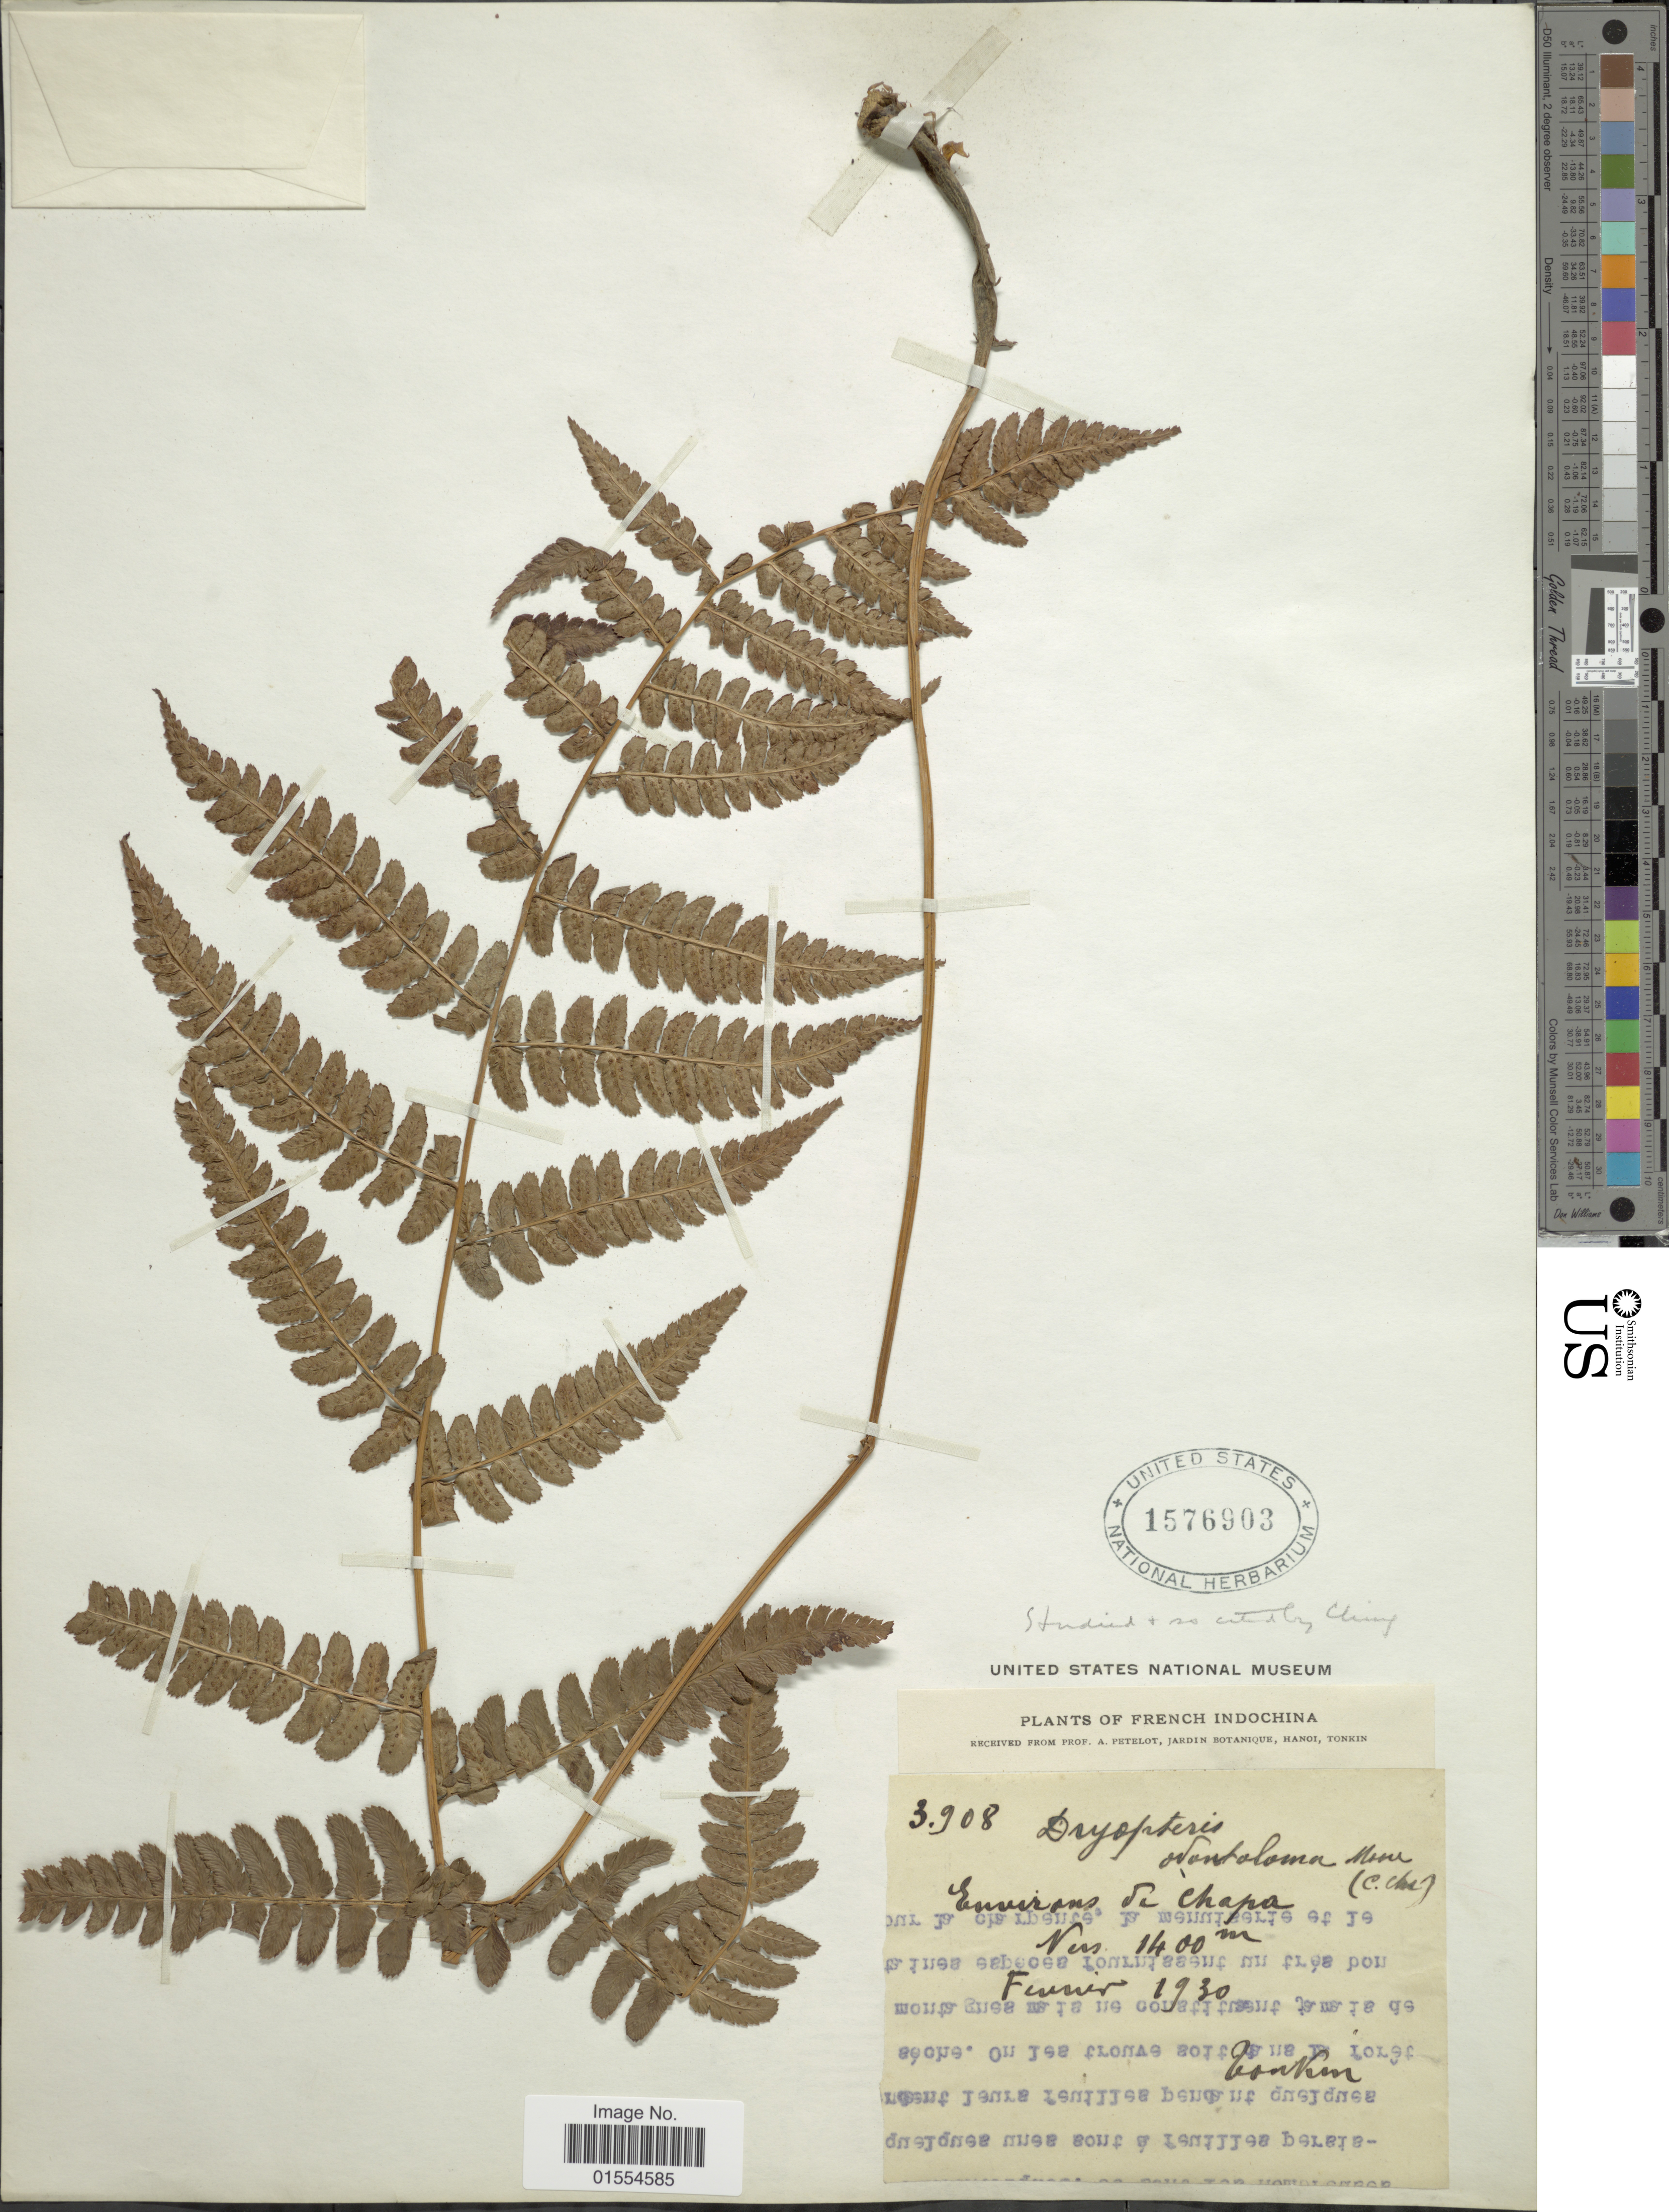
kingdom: Plantae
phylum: Tracheophyta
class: Polypodiopsida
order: Polypodiales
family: Dryopteridaceae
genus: Dryopteris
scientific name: Dryopteris odontoloma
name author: (Bedd.) C. Chr.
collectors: A. Petelot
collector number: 3908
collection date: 1930-02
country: Vietnam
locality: French Indochina, Tonkin. Environs de Chapa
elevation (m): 1400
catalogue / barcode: US 1576903